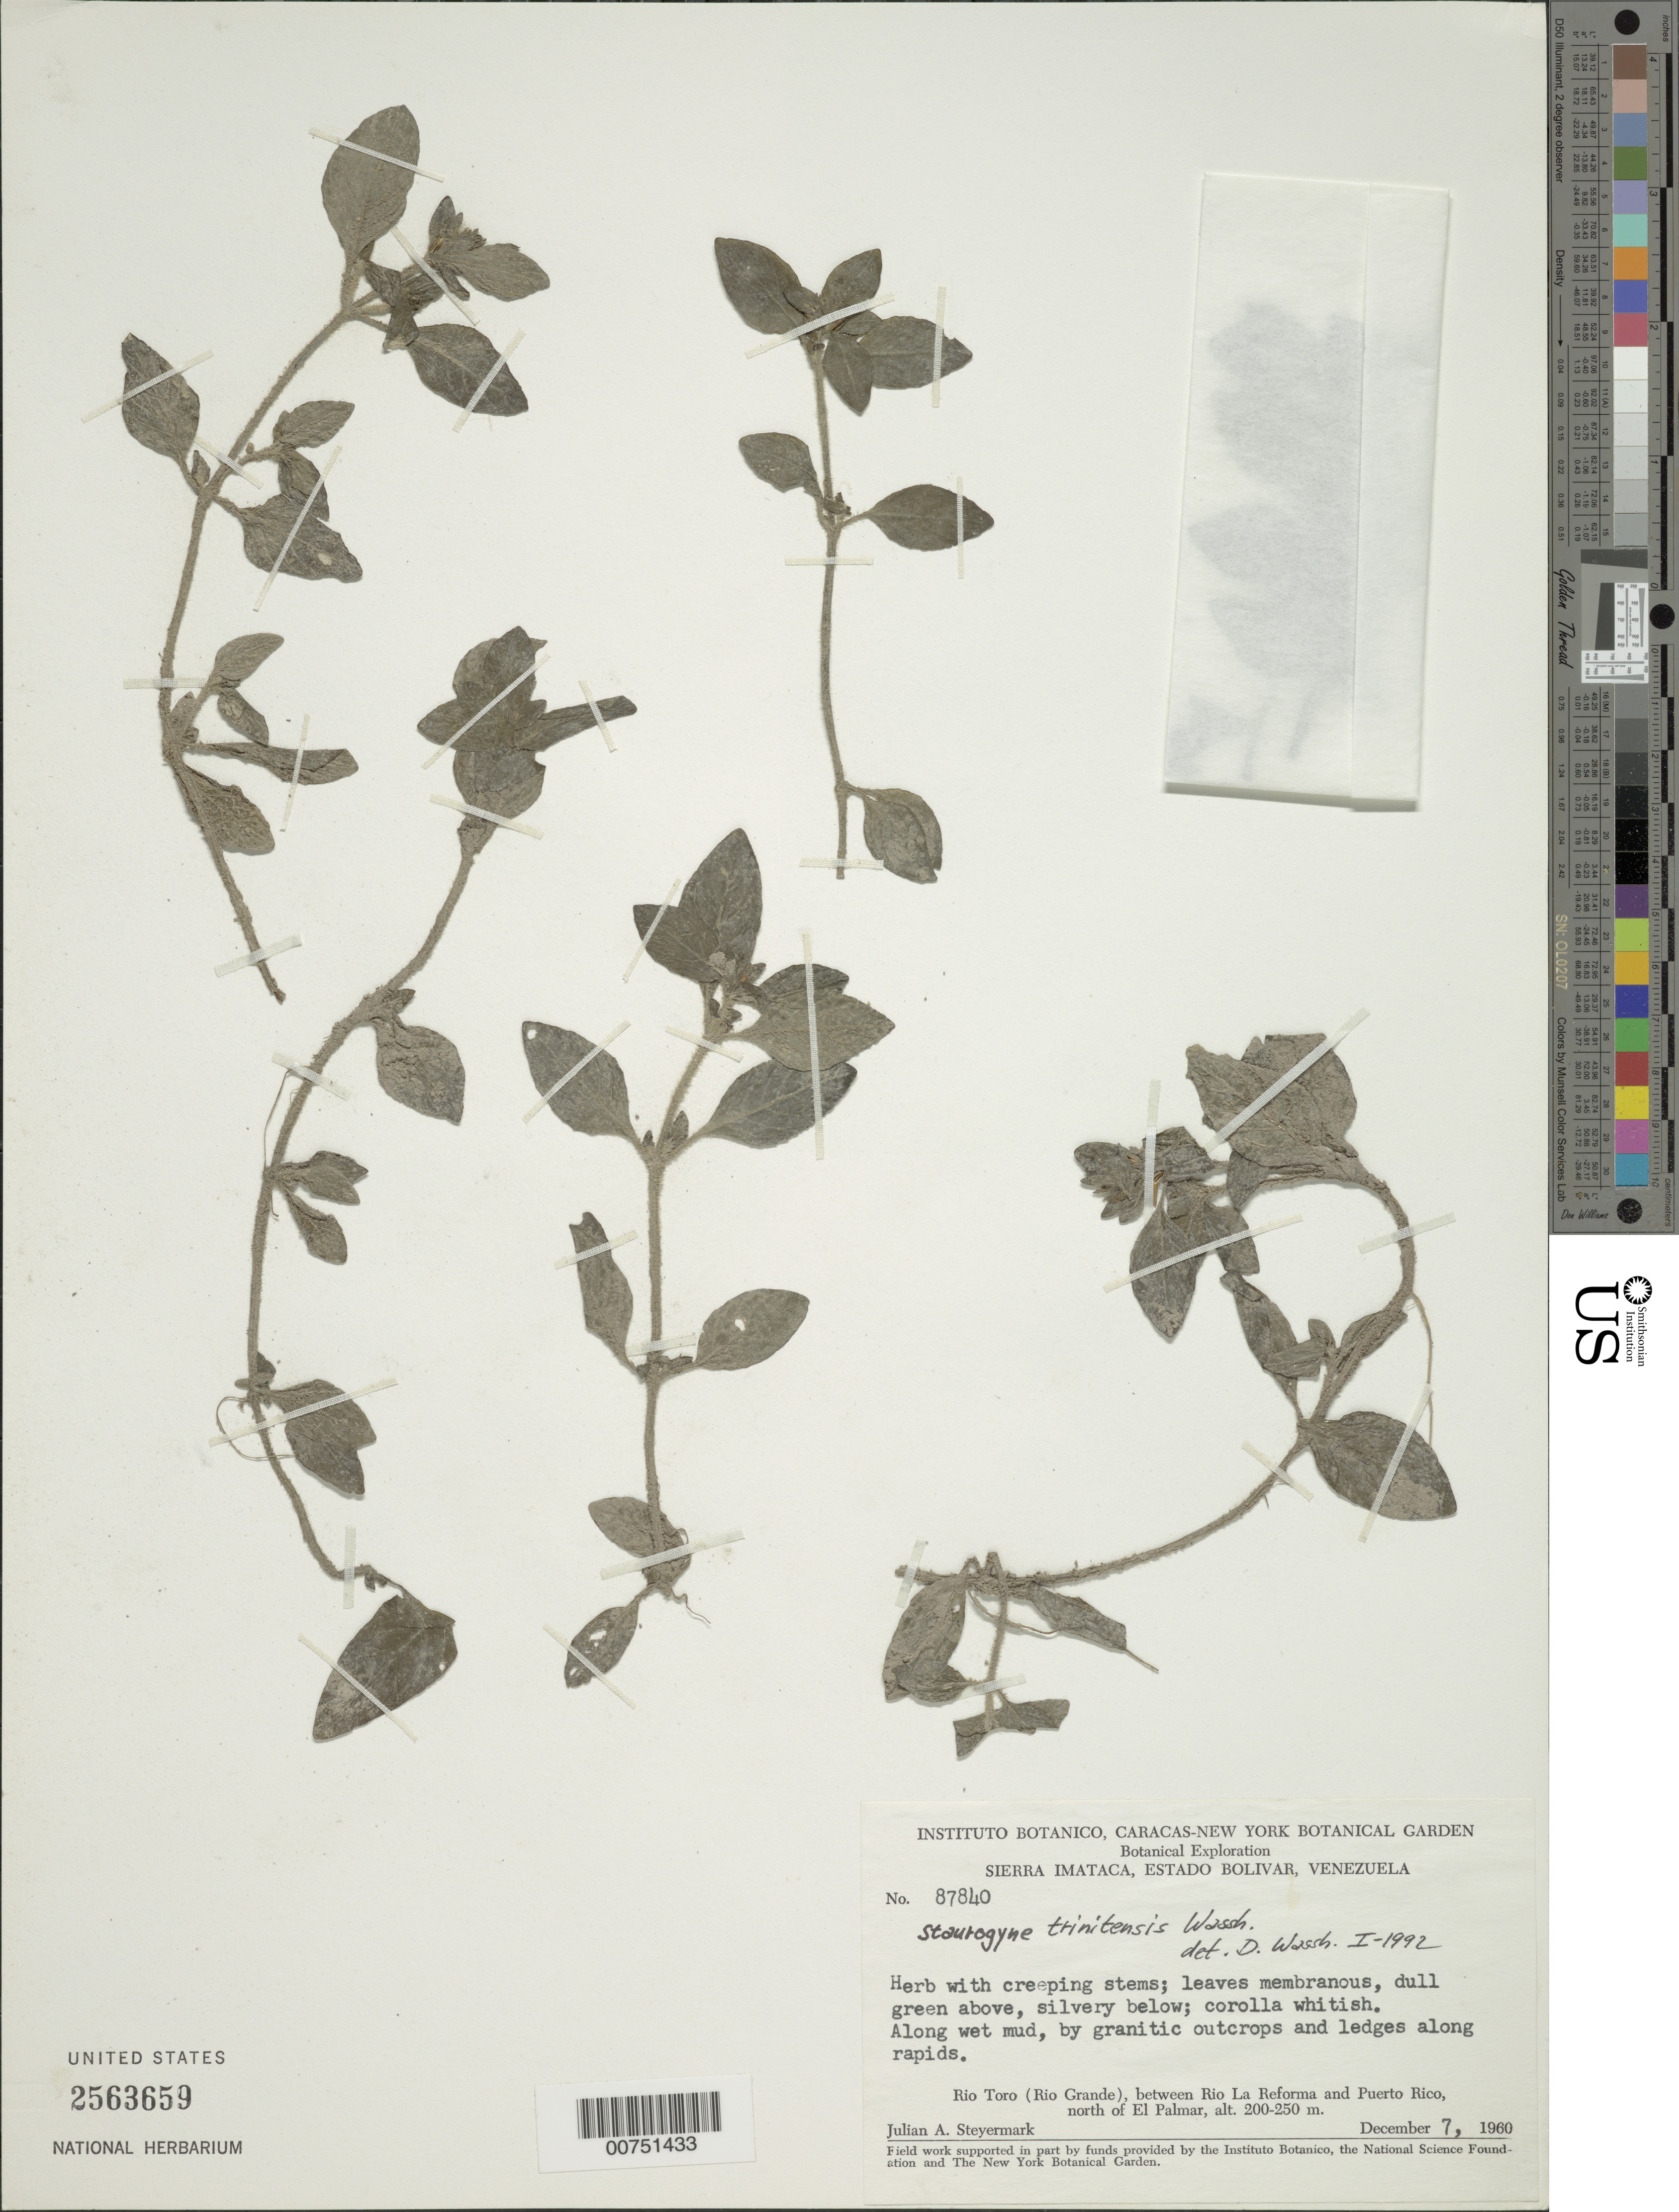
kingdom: Plantae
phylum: Tracheophyta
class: Magnoliopsida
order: Lamiales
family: Acanthaceae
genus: Staurogyne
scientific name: Staurogyne trinitensis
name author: Leonard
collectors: J. Steyermark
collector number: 87840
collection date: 1960-12-07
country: Venezuela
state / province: Bolivar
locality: Sierra Imataca, Estado Bolivar. Rio Toro (Rio Grande), between Rio La Reforma and Puerto Rico, north of El Palmar.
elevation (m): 200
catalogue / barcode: US 2563659